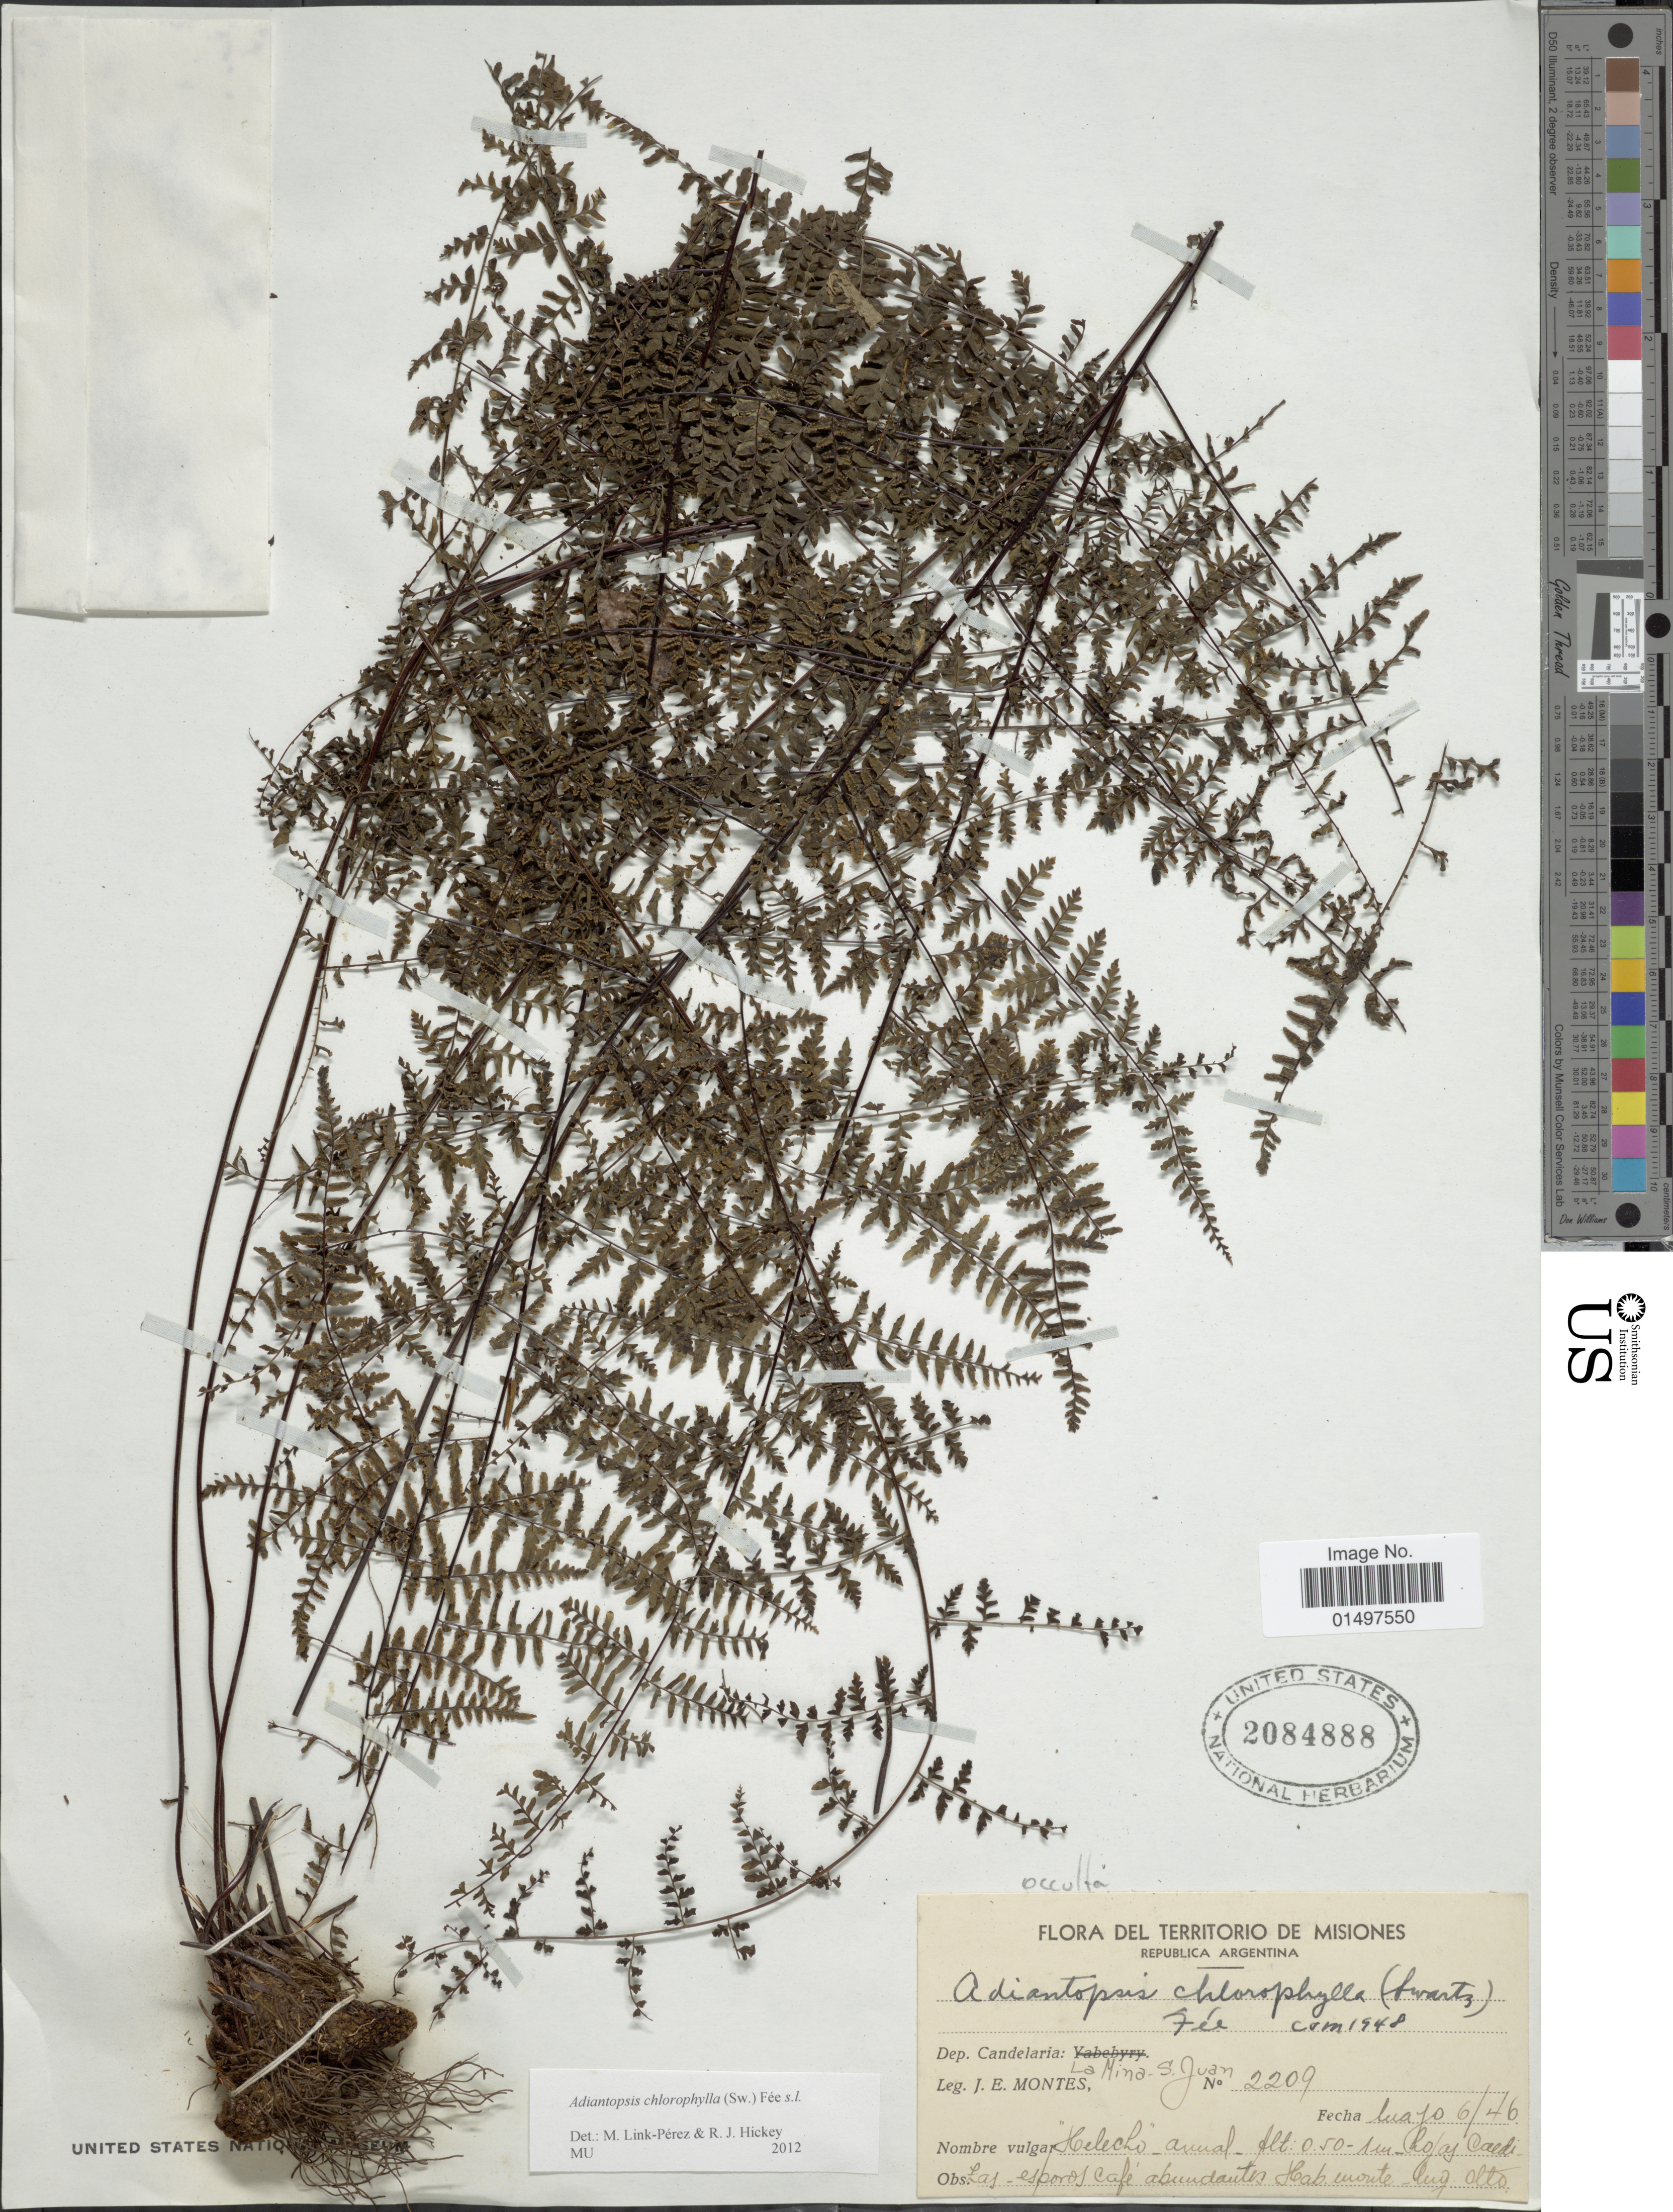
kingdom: Plantae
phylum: Tracheophyta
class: Polypodiopsida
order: Polypodiales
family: Pteridaceae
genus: Adiantopsis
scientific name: Adiantopsis chlorophylla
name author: (Sw.) Fée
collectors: J. E. Montes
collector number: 2209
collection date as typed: Transcribed d/m/y: 6/5/46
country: Argentina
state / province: San Juan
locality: Territorio de Misiones. Republica Argentina. Dep. Candelaria: La Mina - S. Juan.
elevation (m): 15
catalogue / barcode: US 2084888